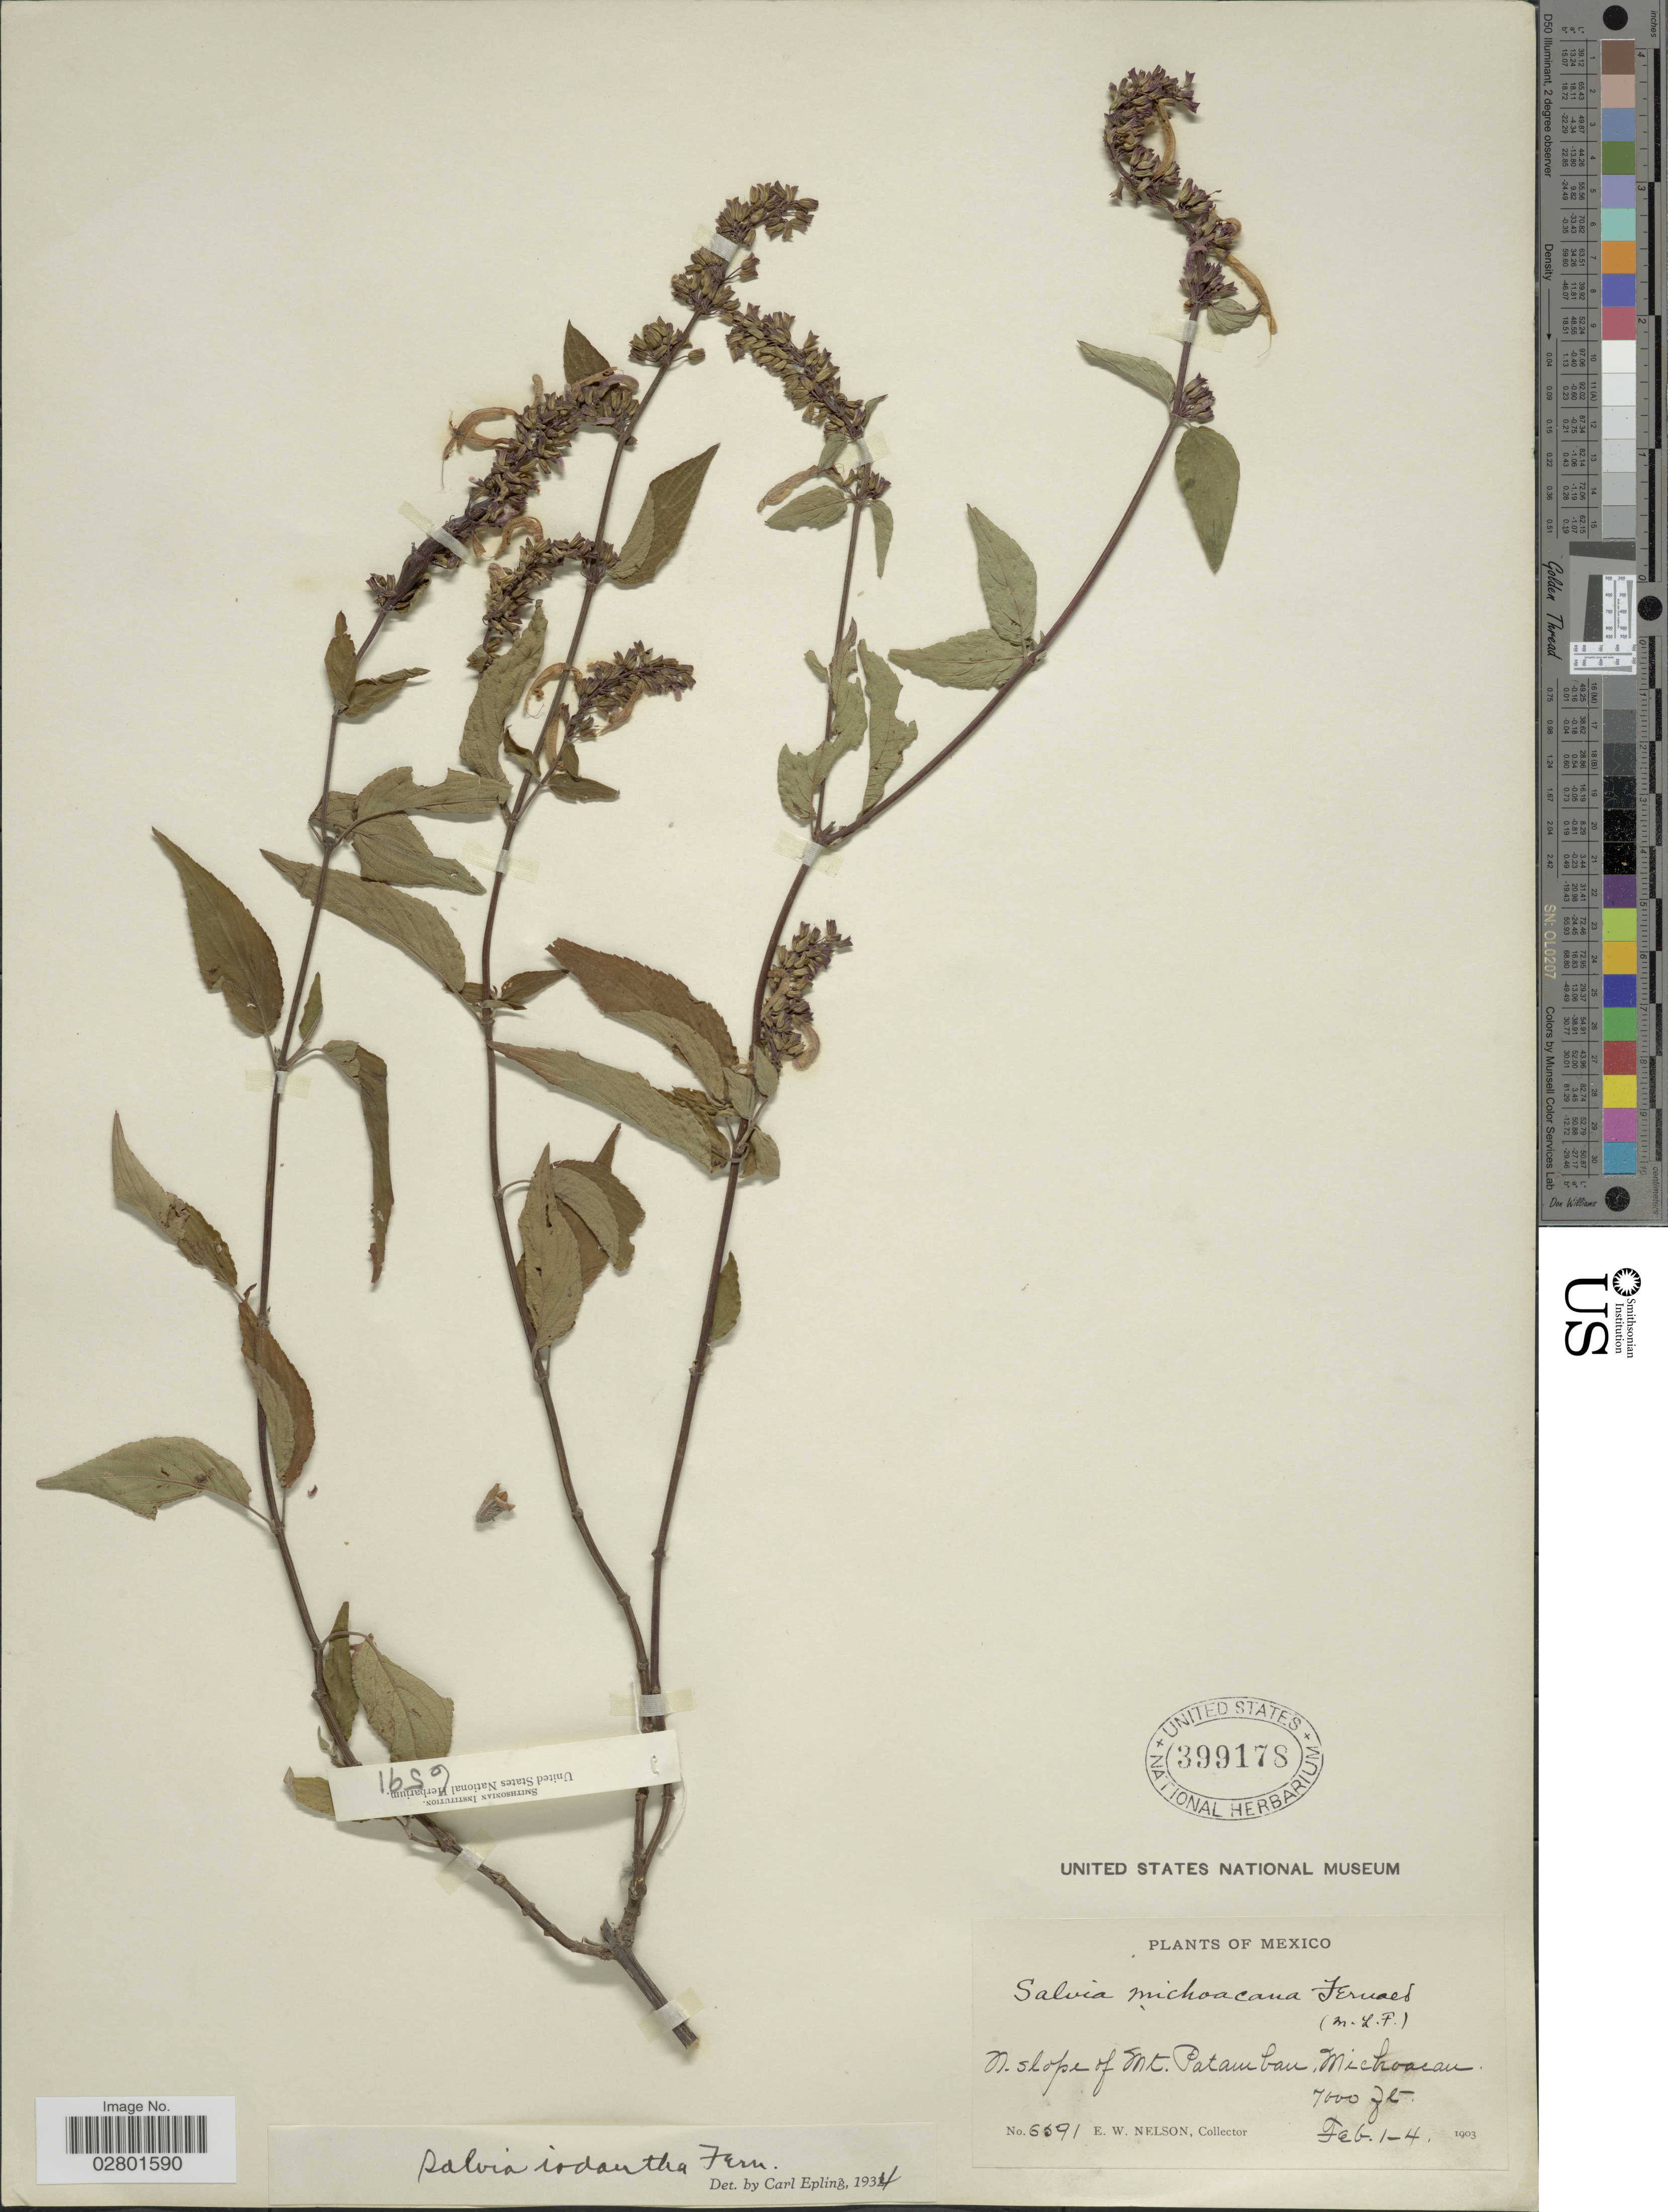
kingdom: Plantae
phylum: Tracheophyta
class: Magnoliopsida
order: Lamiales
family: Lamiaceae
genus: Salvia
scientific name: Salvia iodantha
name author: Fernald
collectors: E. W. Nelson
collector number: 6591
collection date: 1903-02-01/1903-02-04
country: Mexico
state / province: Michoacán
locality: N. slope of Mt. Patambam.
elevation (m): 2134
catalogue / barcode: US 399178